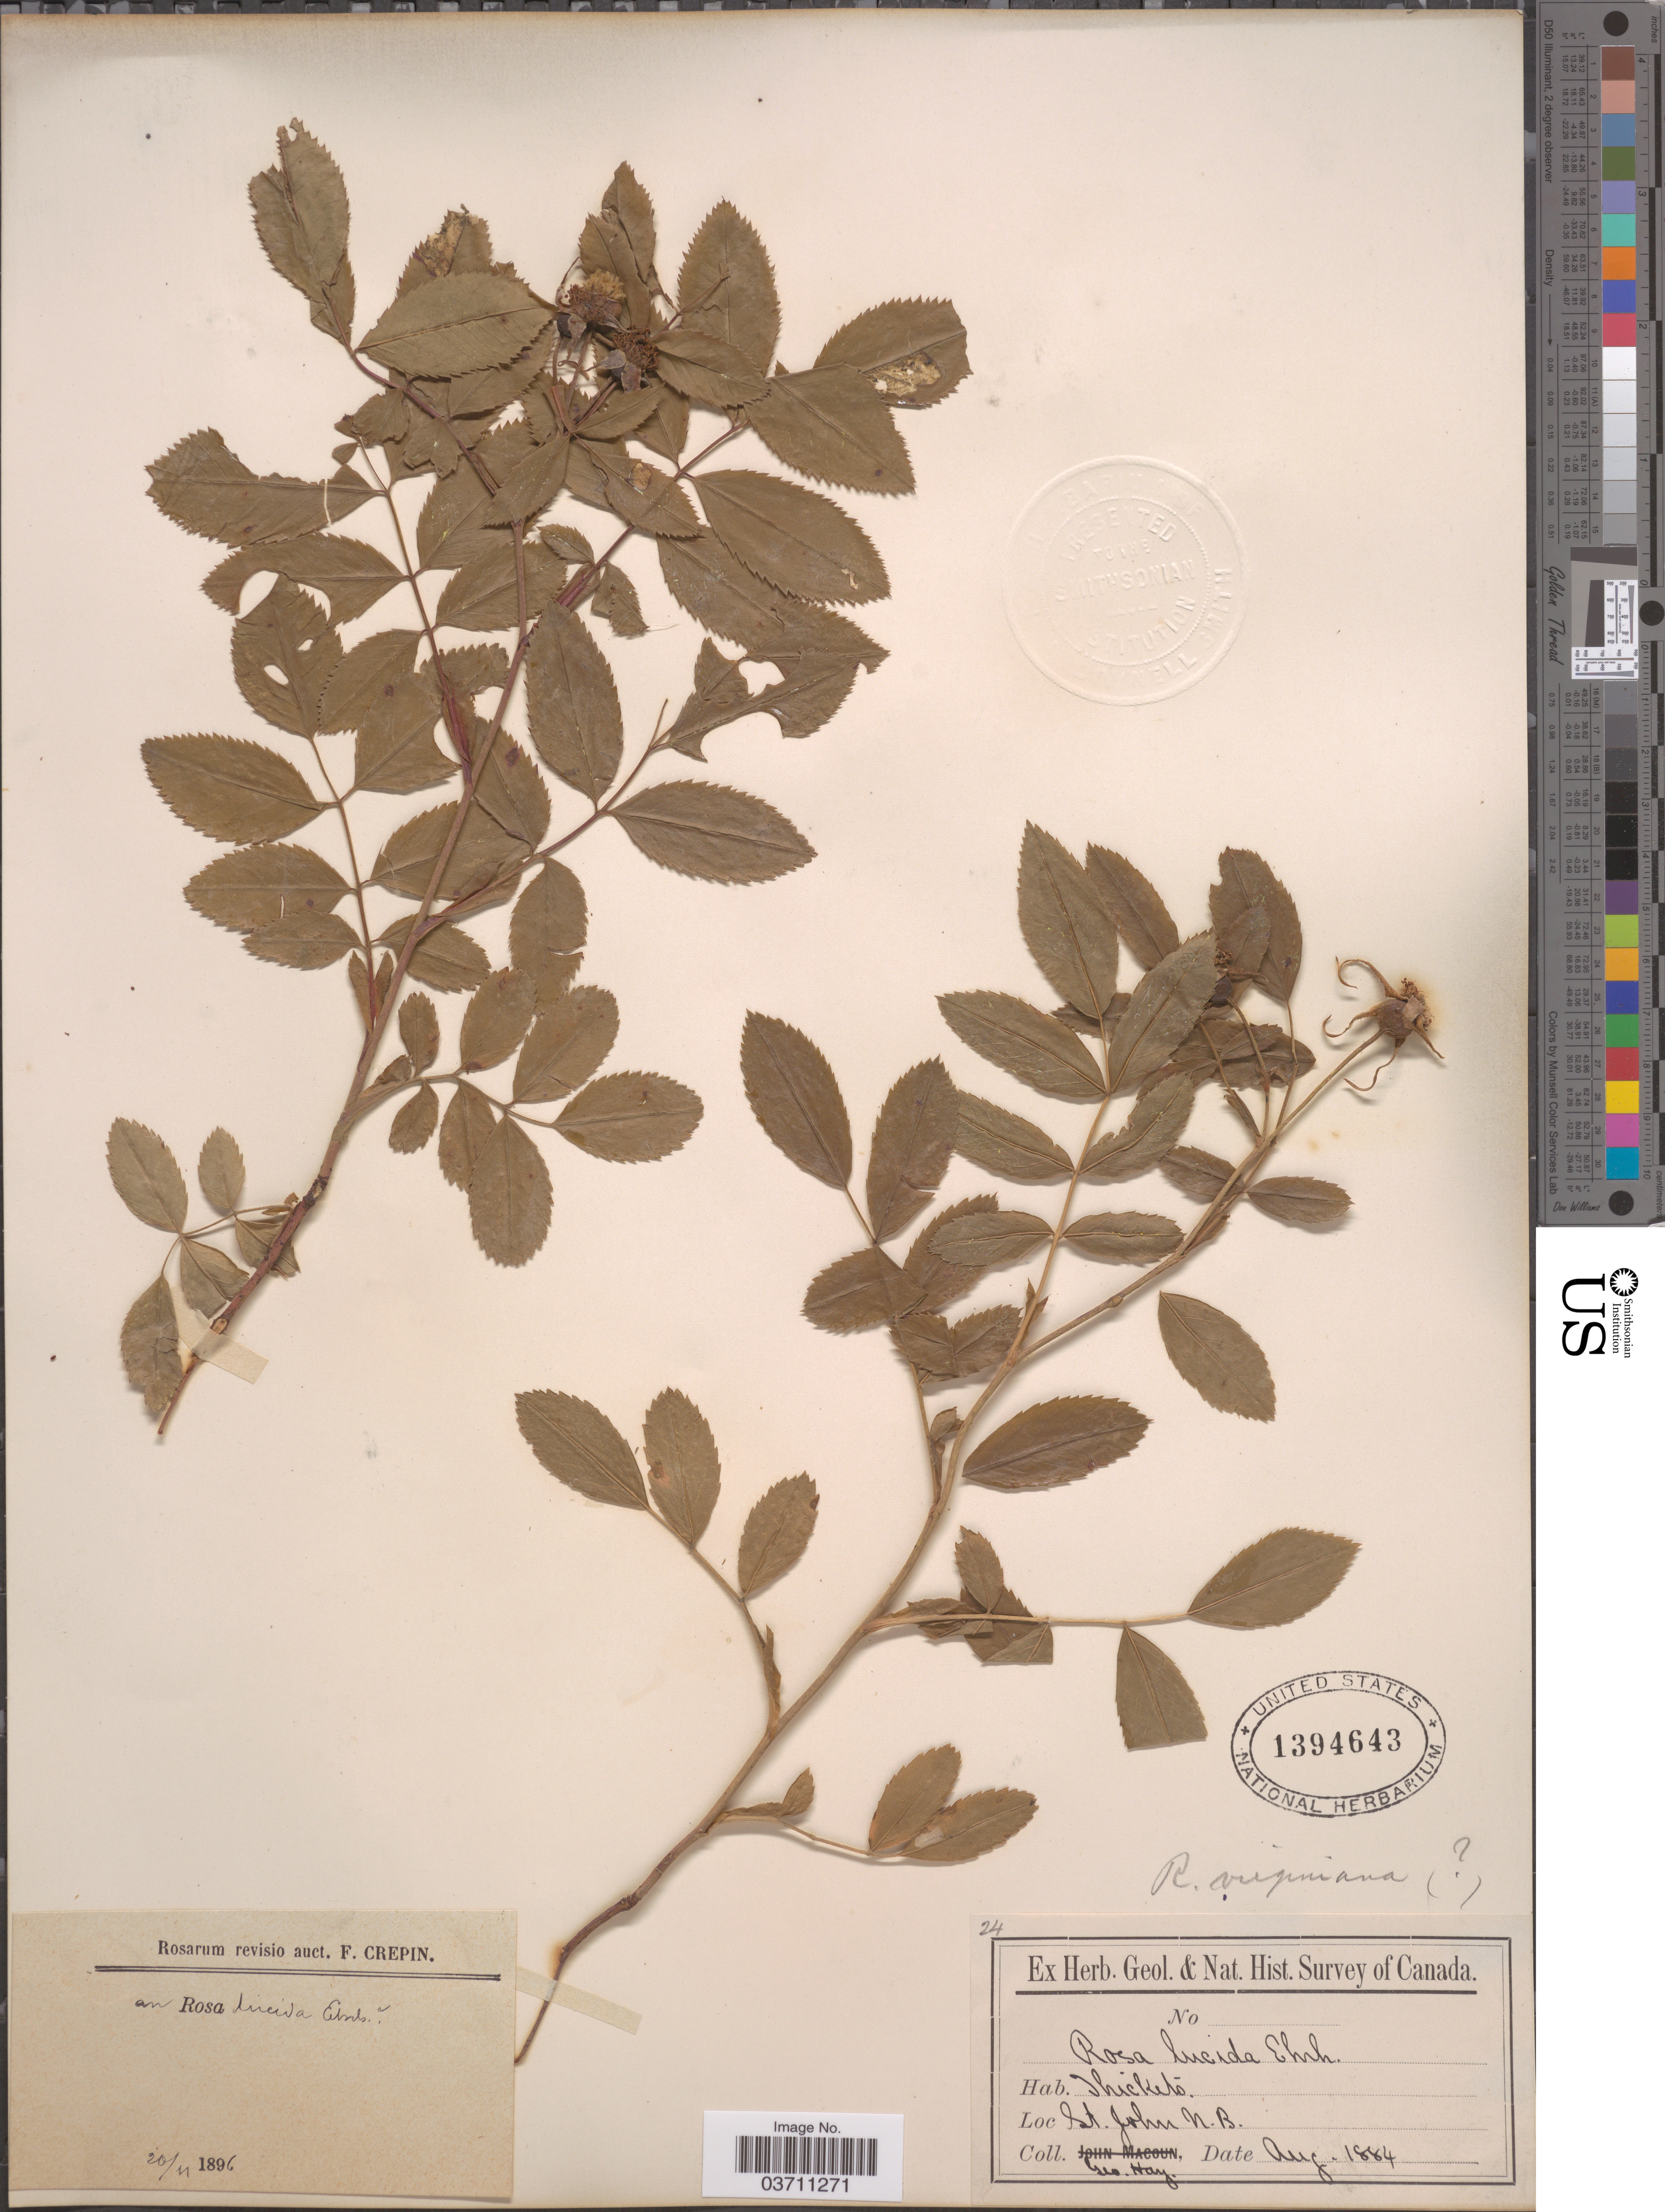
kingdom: Plantae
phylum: Tracheophyta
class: Magnoliopsida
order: Rosales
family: Rosaceae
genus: Rosa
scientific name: Rosa lucida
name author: Meehan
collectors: G. W. Hay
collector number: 24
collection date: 1884-08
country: Canada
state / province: New Brunswick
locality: St. John.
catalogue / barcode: US 1394643